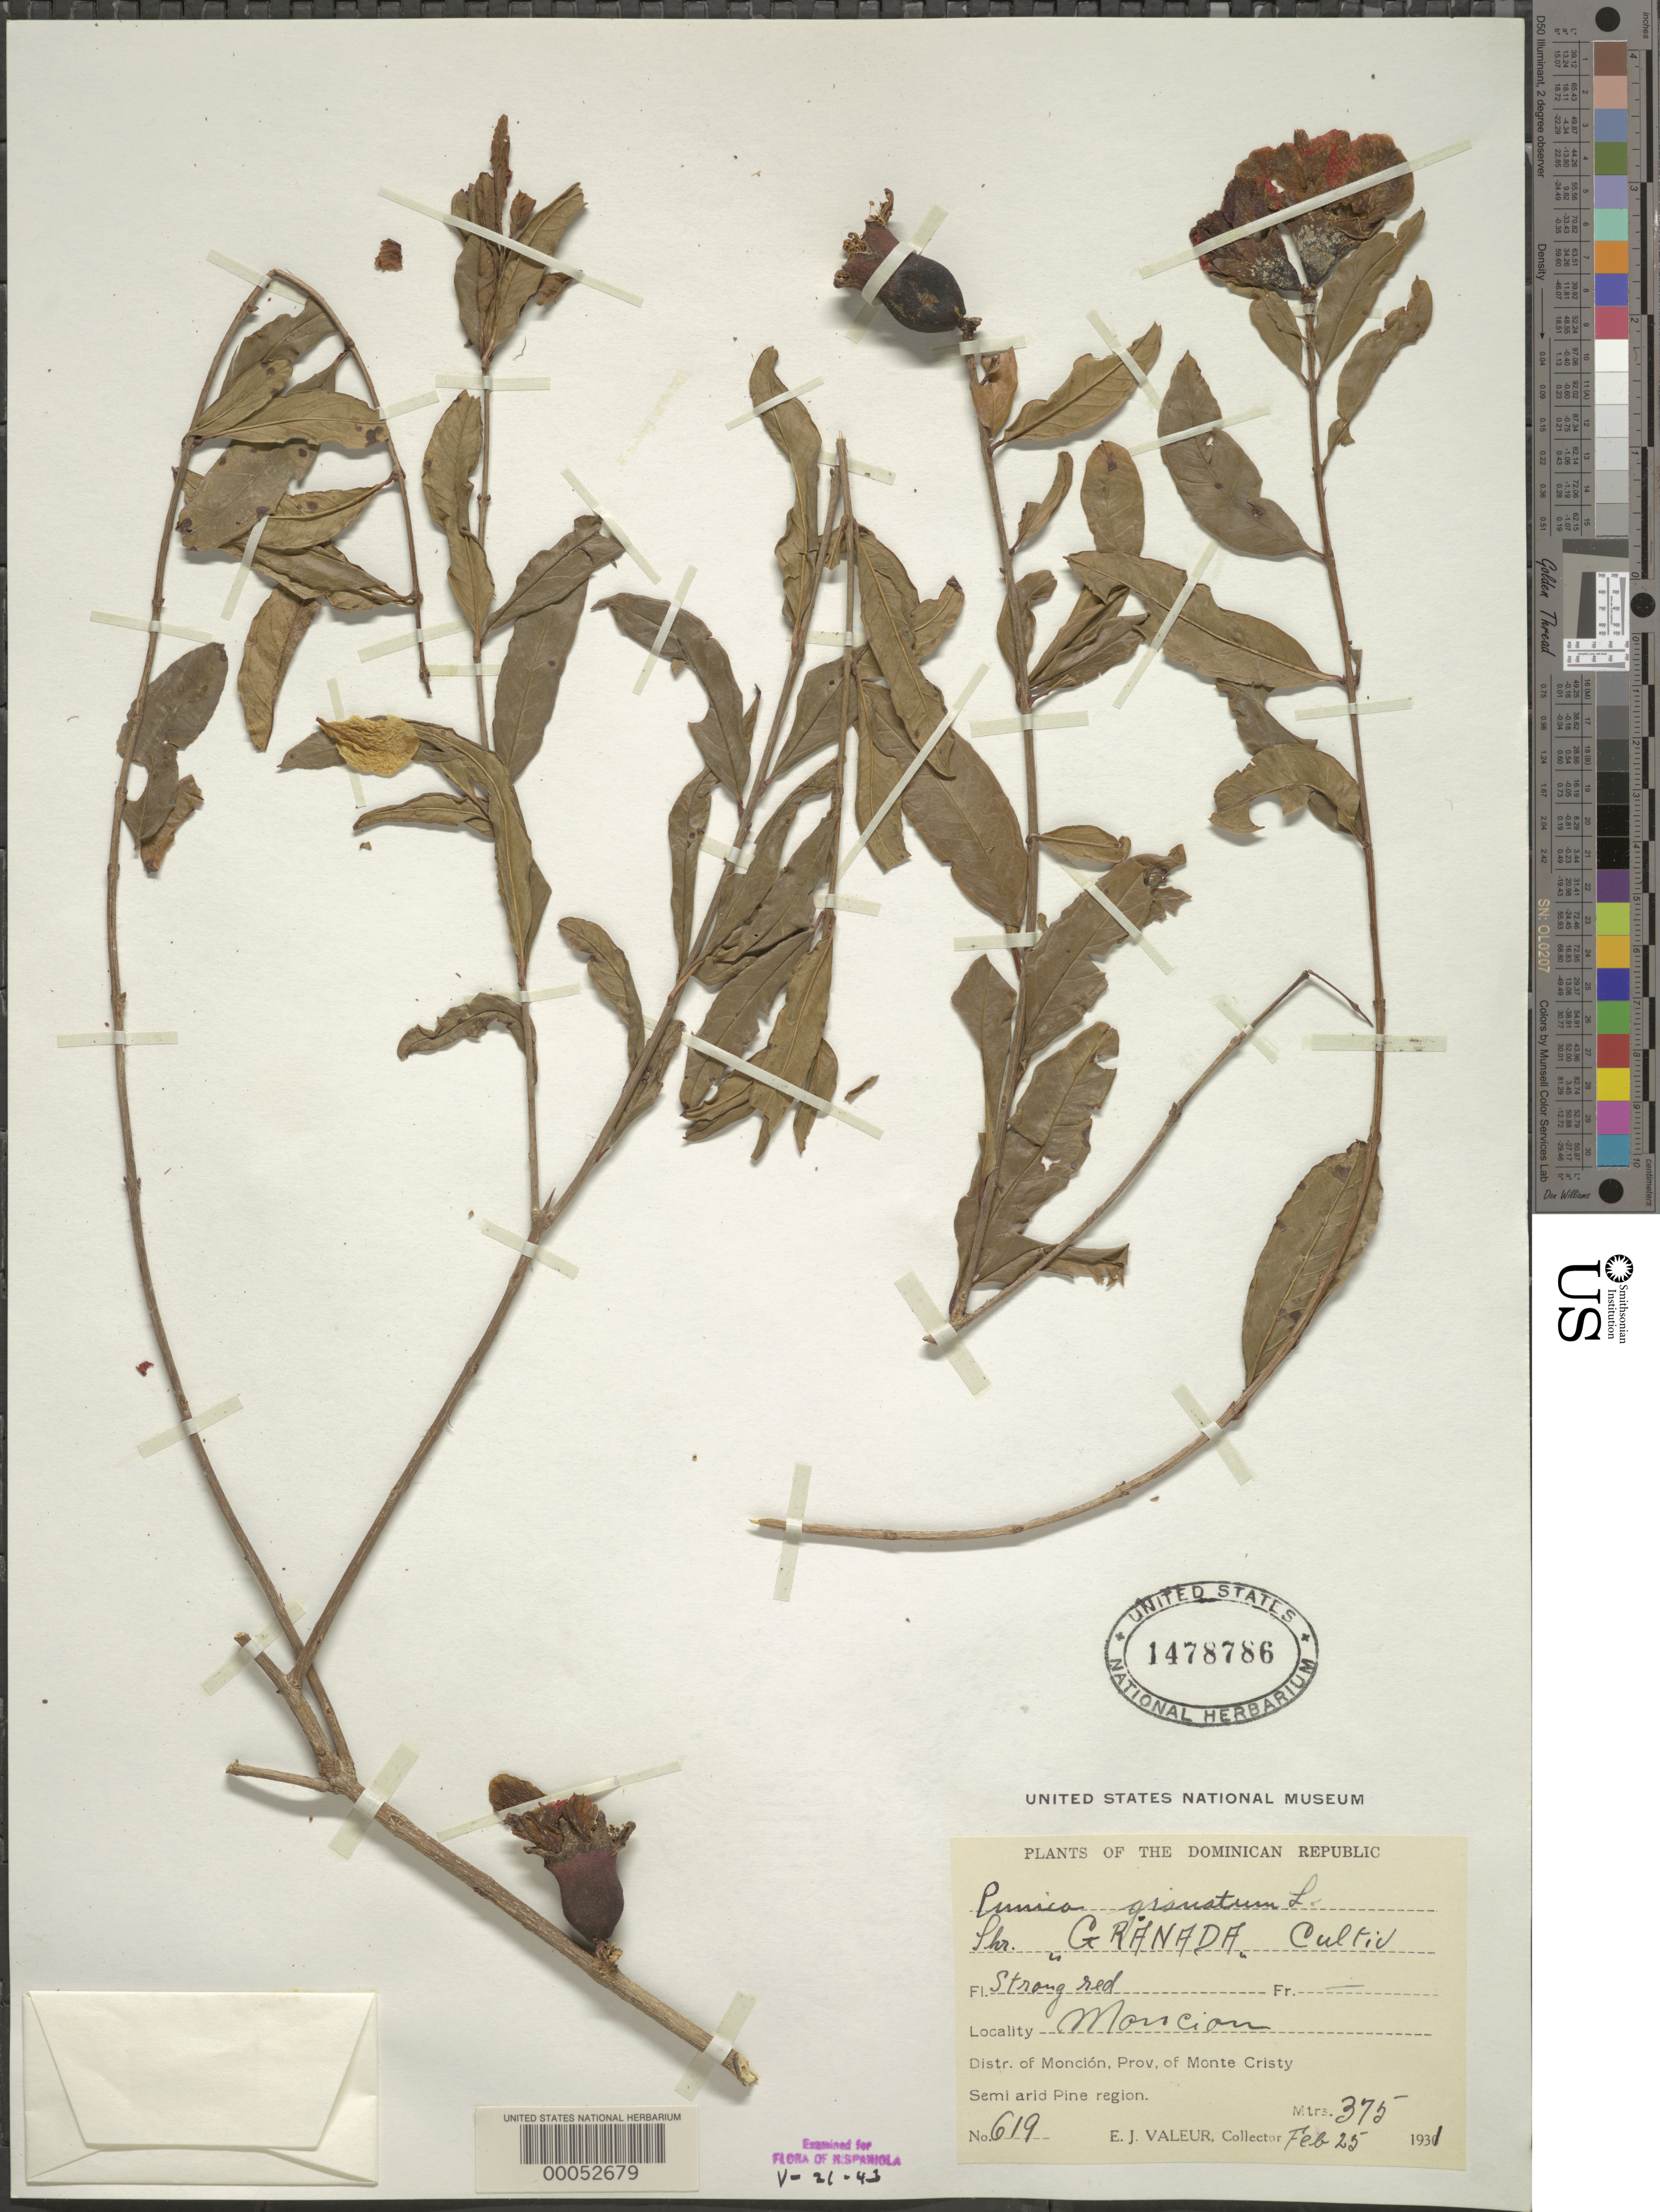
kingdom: Plantae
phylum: Tracheophyta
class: Magnoliopsida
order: Myrtales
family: Lythraceae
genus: Punica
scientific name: Punica granatum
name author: L.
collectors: E. Valeur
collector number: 619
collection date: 1931-02-25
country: Dominican Republic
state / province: Monte Cristi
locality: Moncion. Distr. of Monción, Prov. of Monte Cristy. Semi arid Pine region.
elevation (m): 375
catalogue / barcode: US 1478786